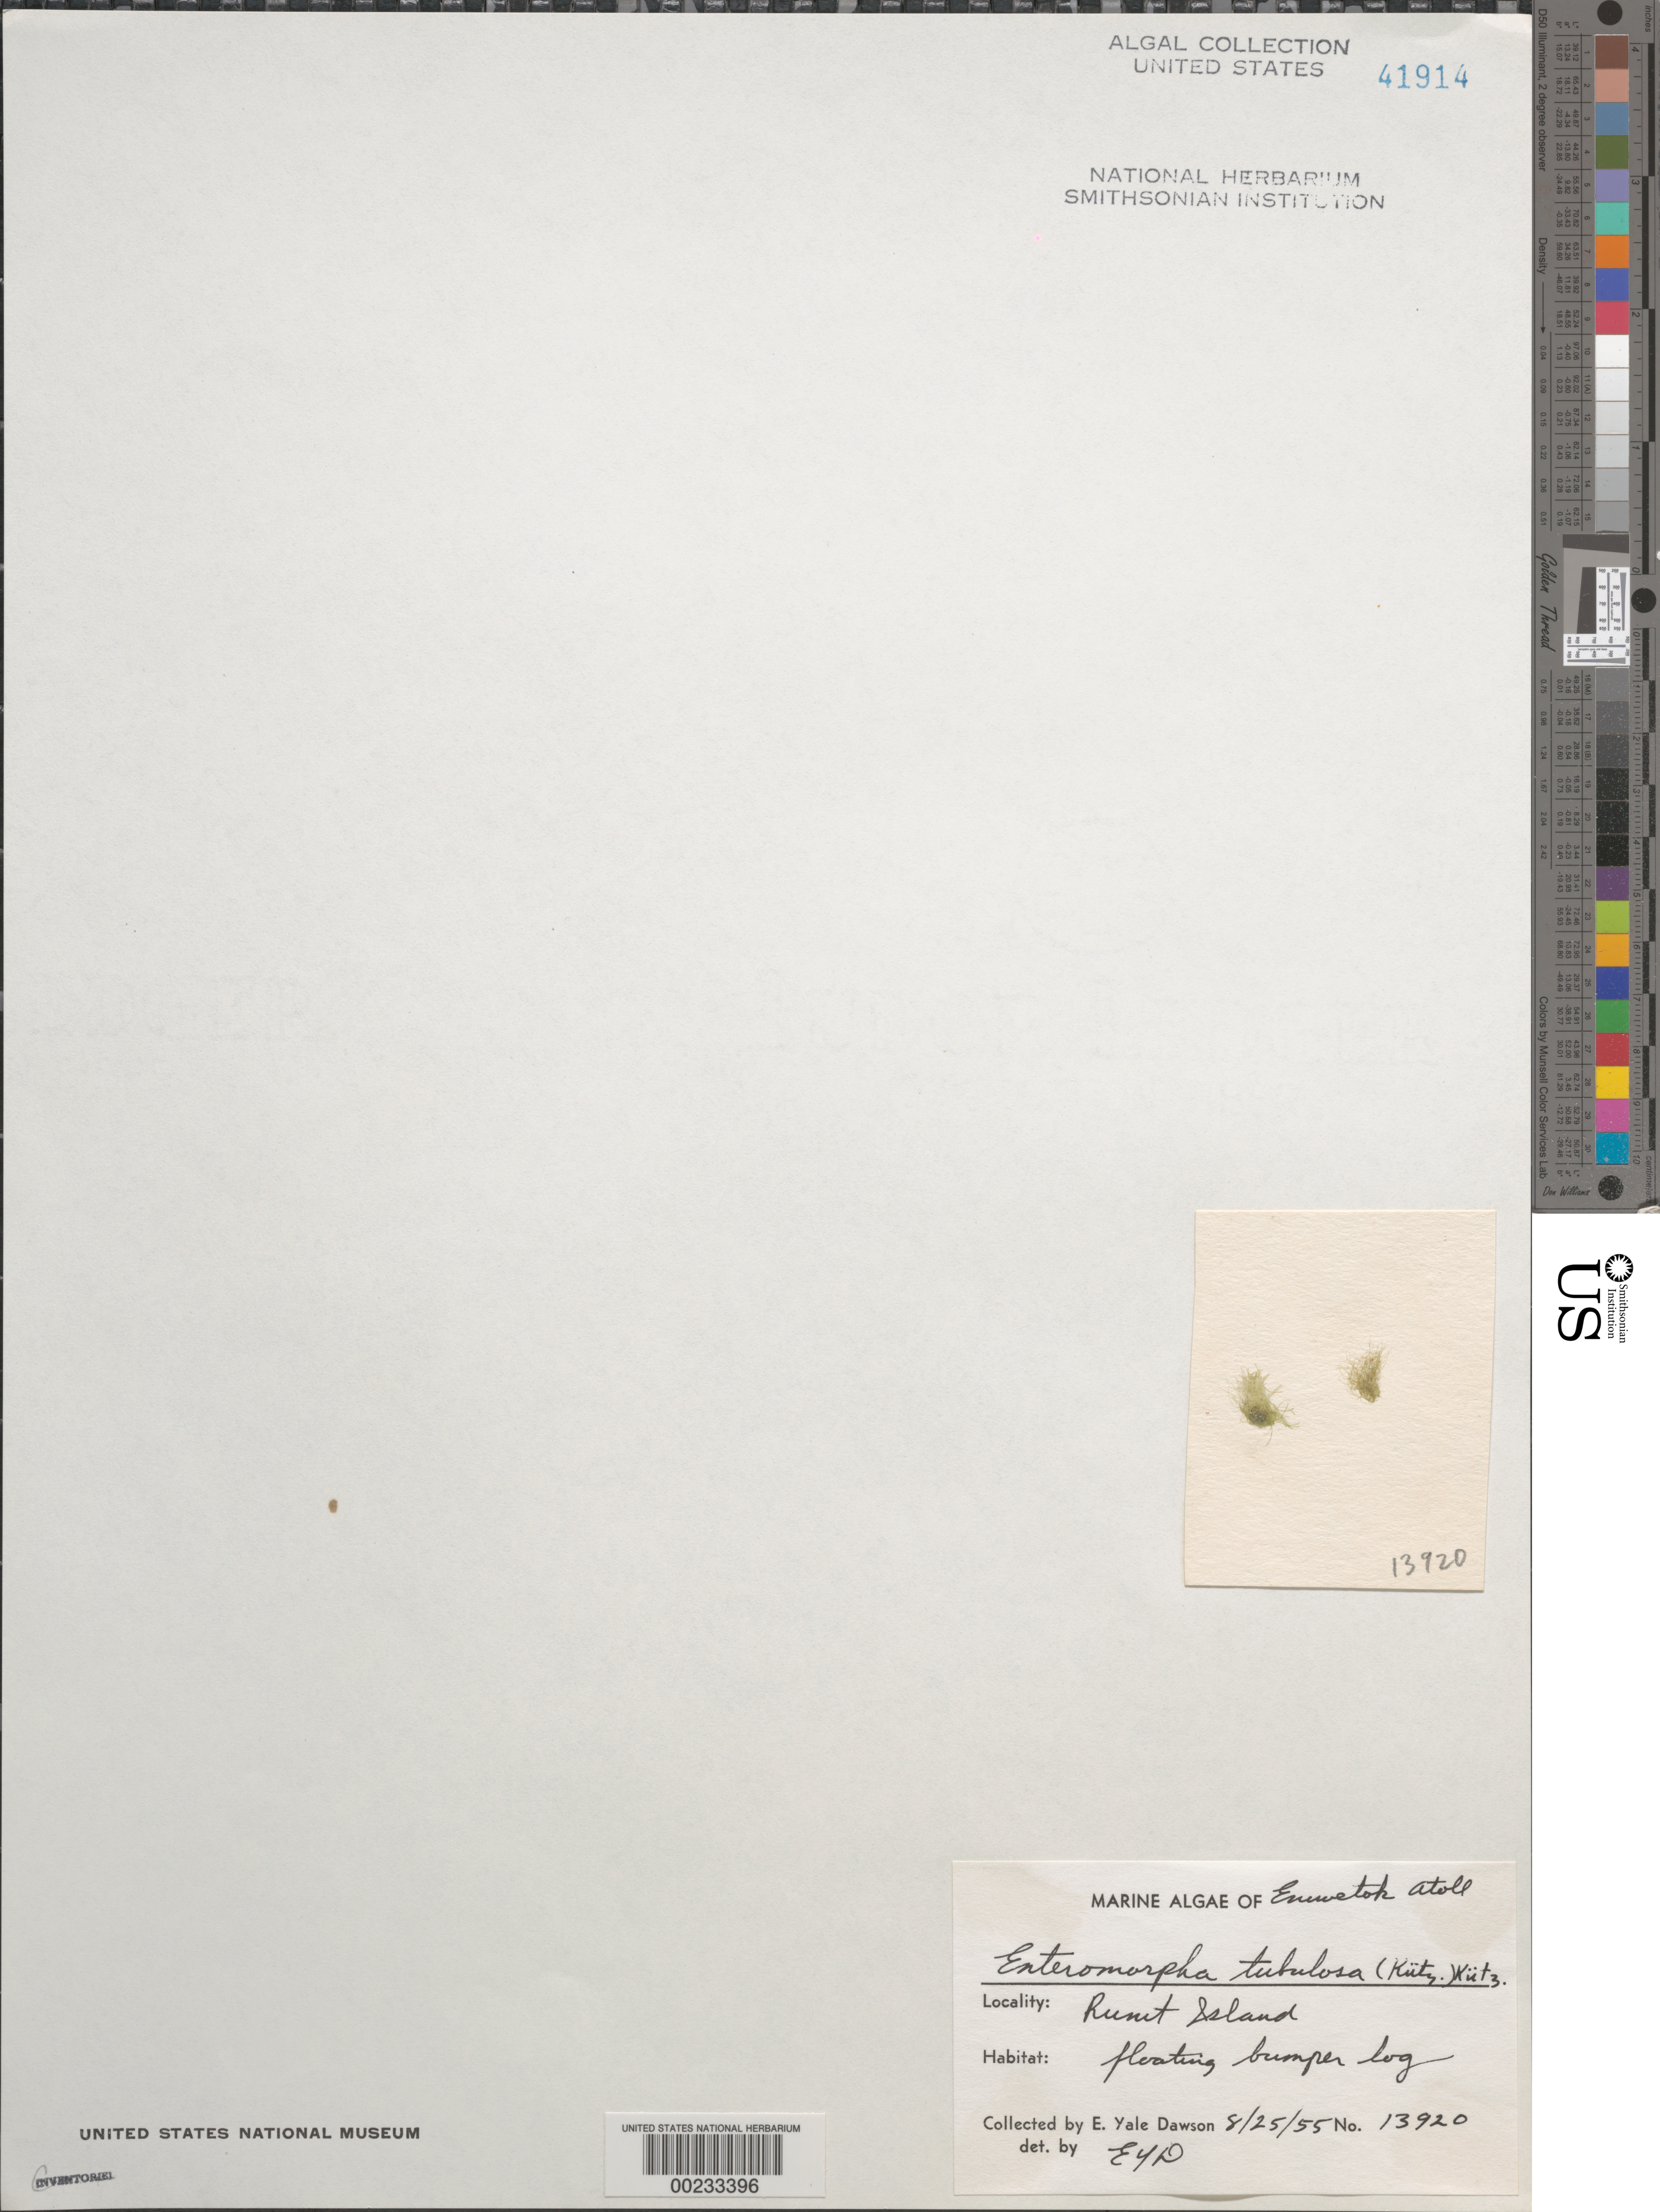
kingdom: Plantae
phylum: Chlorophyta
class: Ulvophyceae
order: Ulvales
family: Ulvaceae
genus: Ulva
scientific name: Ulva flexuosa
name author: Wulfen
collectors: E. Y. Dawson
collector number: EYD 13920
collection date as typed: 25 Aug 1955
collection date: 1955-08-25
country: Marshall Islands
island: Enewetak [Eniwetok] Atoll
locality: Runit Islet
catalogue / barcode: US 41914